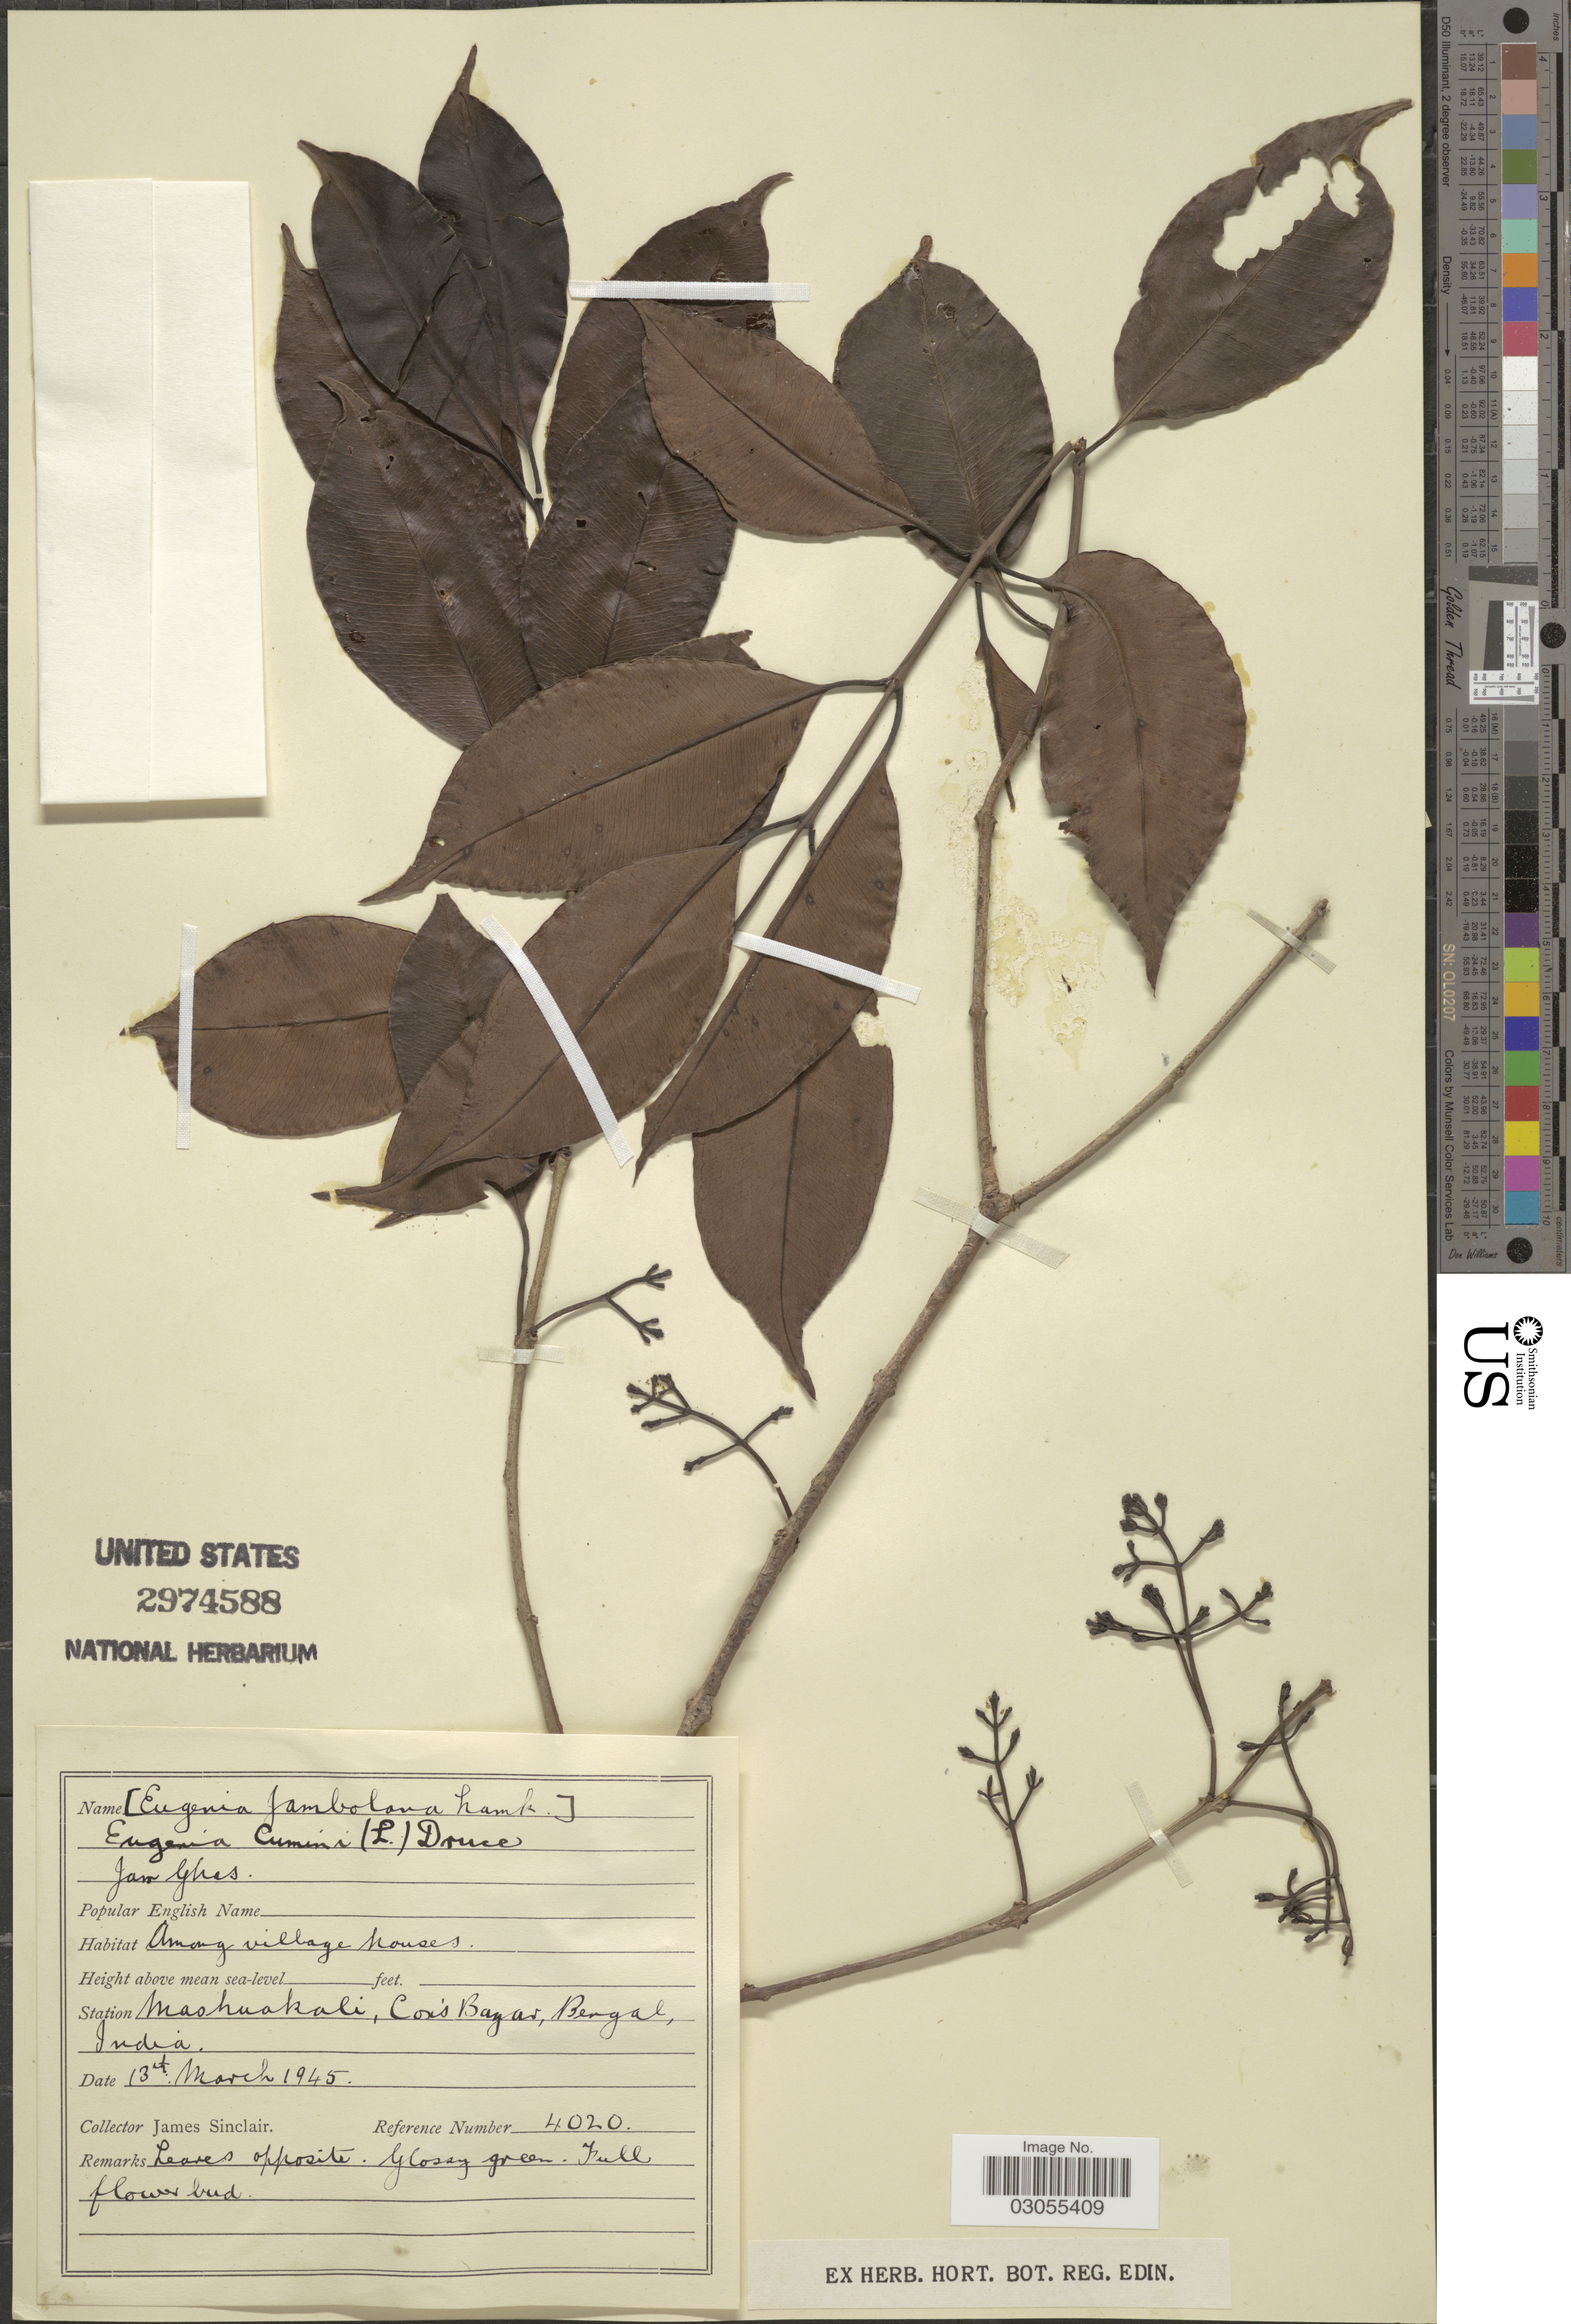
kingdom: Plantae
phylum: Tracheophyta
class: Magnoliopsida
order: Myrtales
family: Myrtaceae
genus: Syzygium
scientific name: Syzygium cumini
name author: (L.) Skeels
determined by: Strong, Mark T., (BOT), Smithsonian Institution - National Museum of Natural History (UNITED STATES)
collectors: J. Sinclair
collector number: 4020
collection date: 1945-03-13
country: Bangladesh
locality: Mashuakali, Cox's Bazar, Bengal.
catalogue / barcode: US 2974588